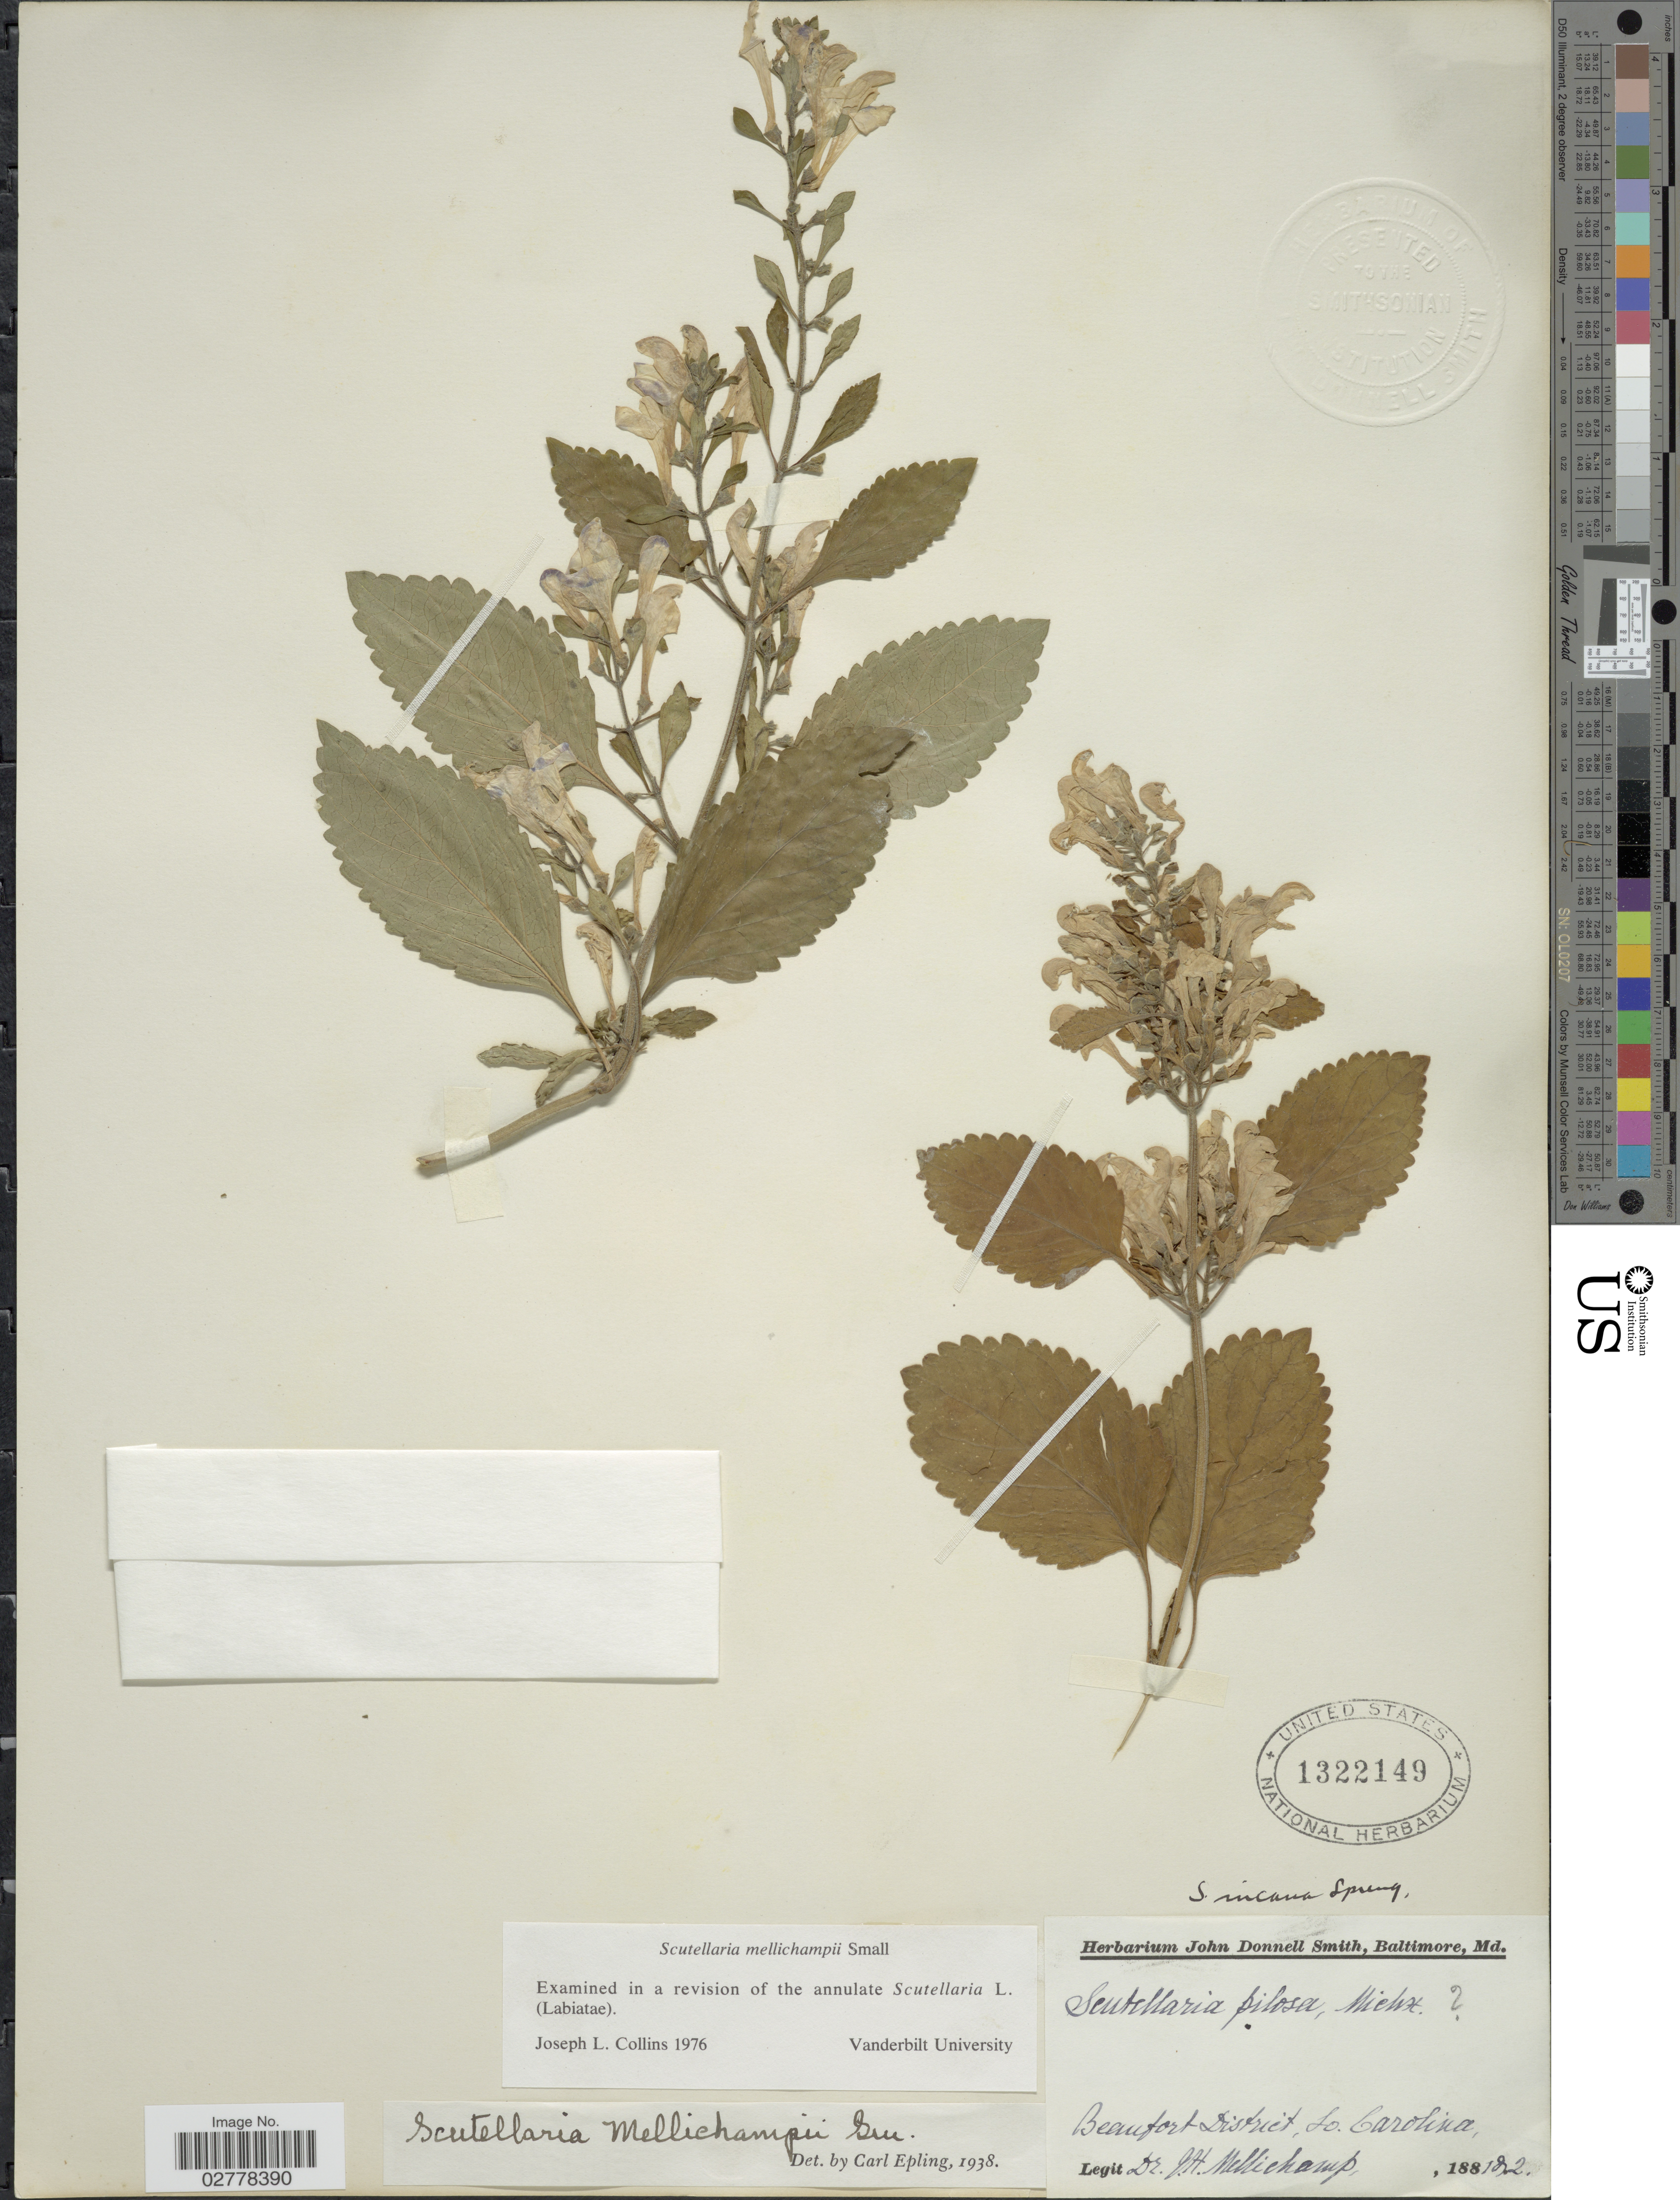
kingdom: Plantae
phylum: Tracheophyta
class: Magnoliopsida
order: Lamiales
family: Lamiaceae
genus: Scutellaria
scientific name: Scutellaria mellichampii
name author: Small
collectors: Q. Mellichamp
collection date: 1881/1882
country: United States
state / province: South Carolina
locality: Beaufort District. Sincana Spring.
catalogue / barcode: US 1322149